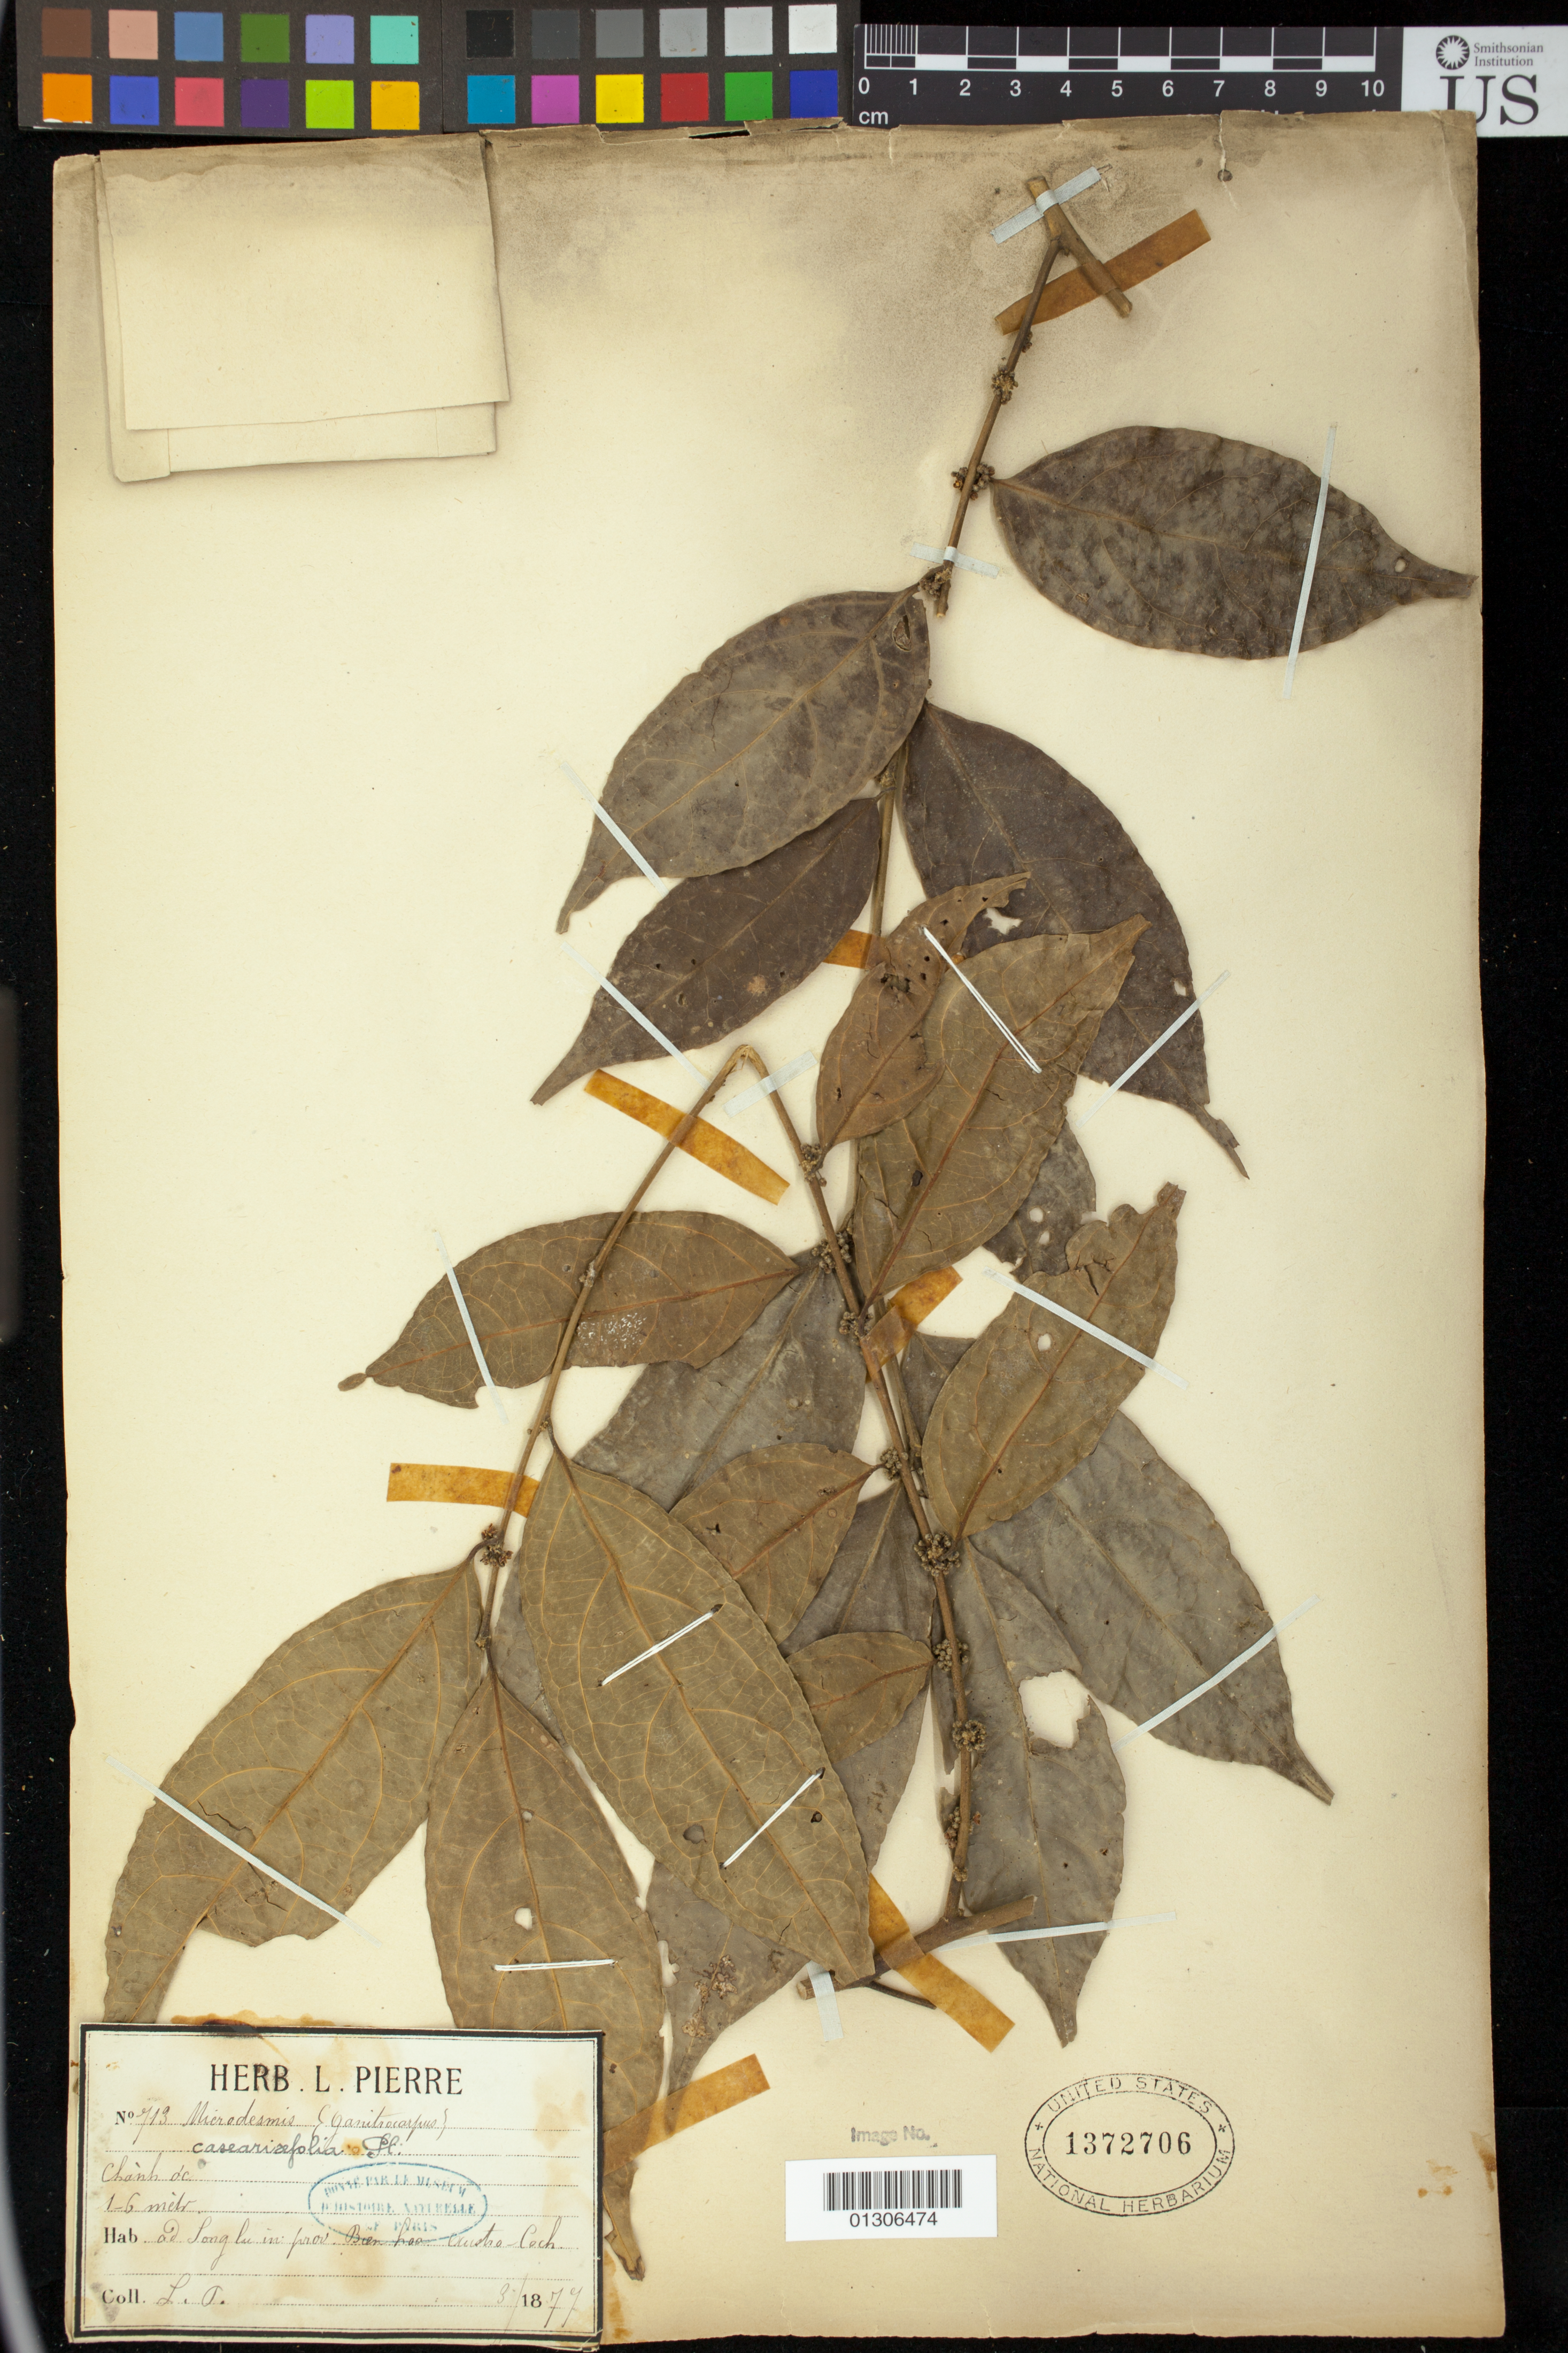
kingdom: Plantae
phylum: Tracheophyta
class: Magnoliopsida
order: Malpighiales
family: Pandaceae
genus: Microdesmis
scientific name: Microdesmis casearifolia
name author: Planch. & Hook.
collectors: L. Pierre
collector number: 713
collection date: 1877-03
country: Vietnam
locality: Chành óc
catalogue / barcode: US 1372706